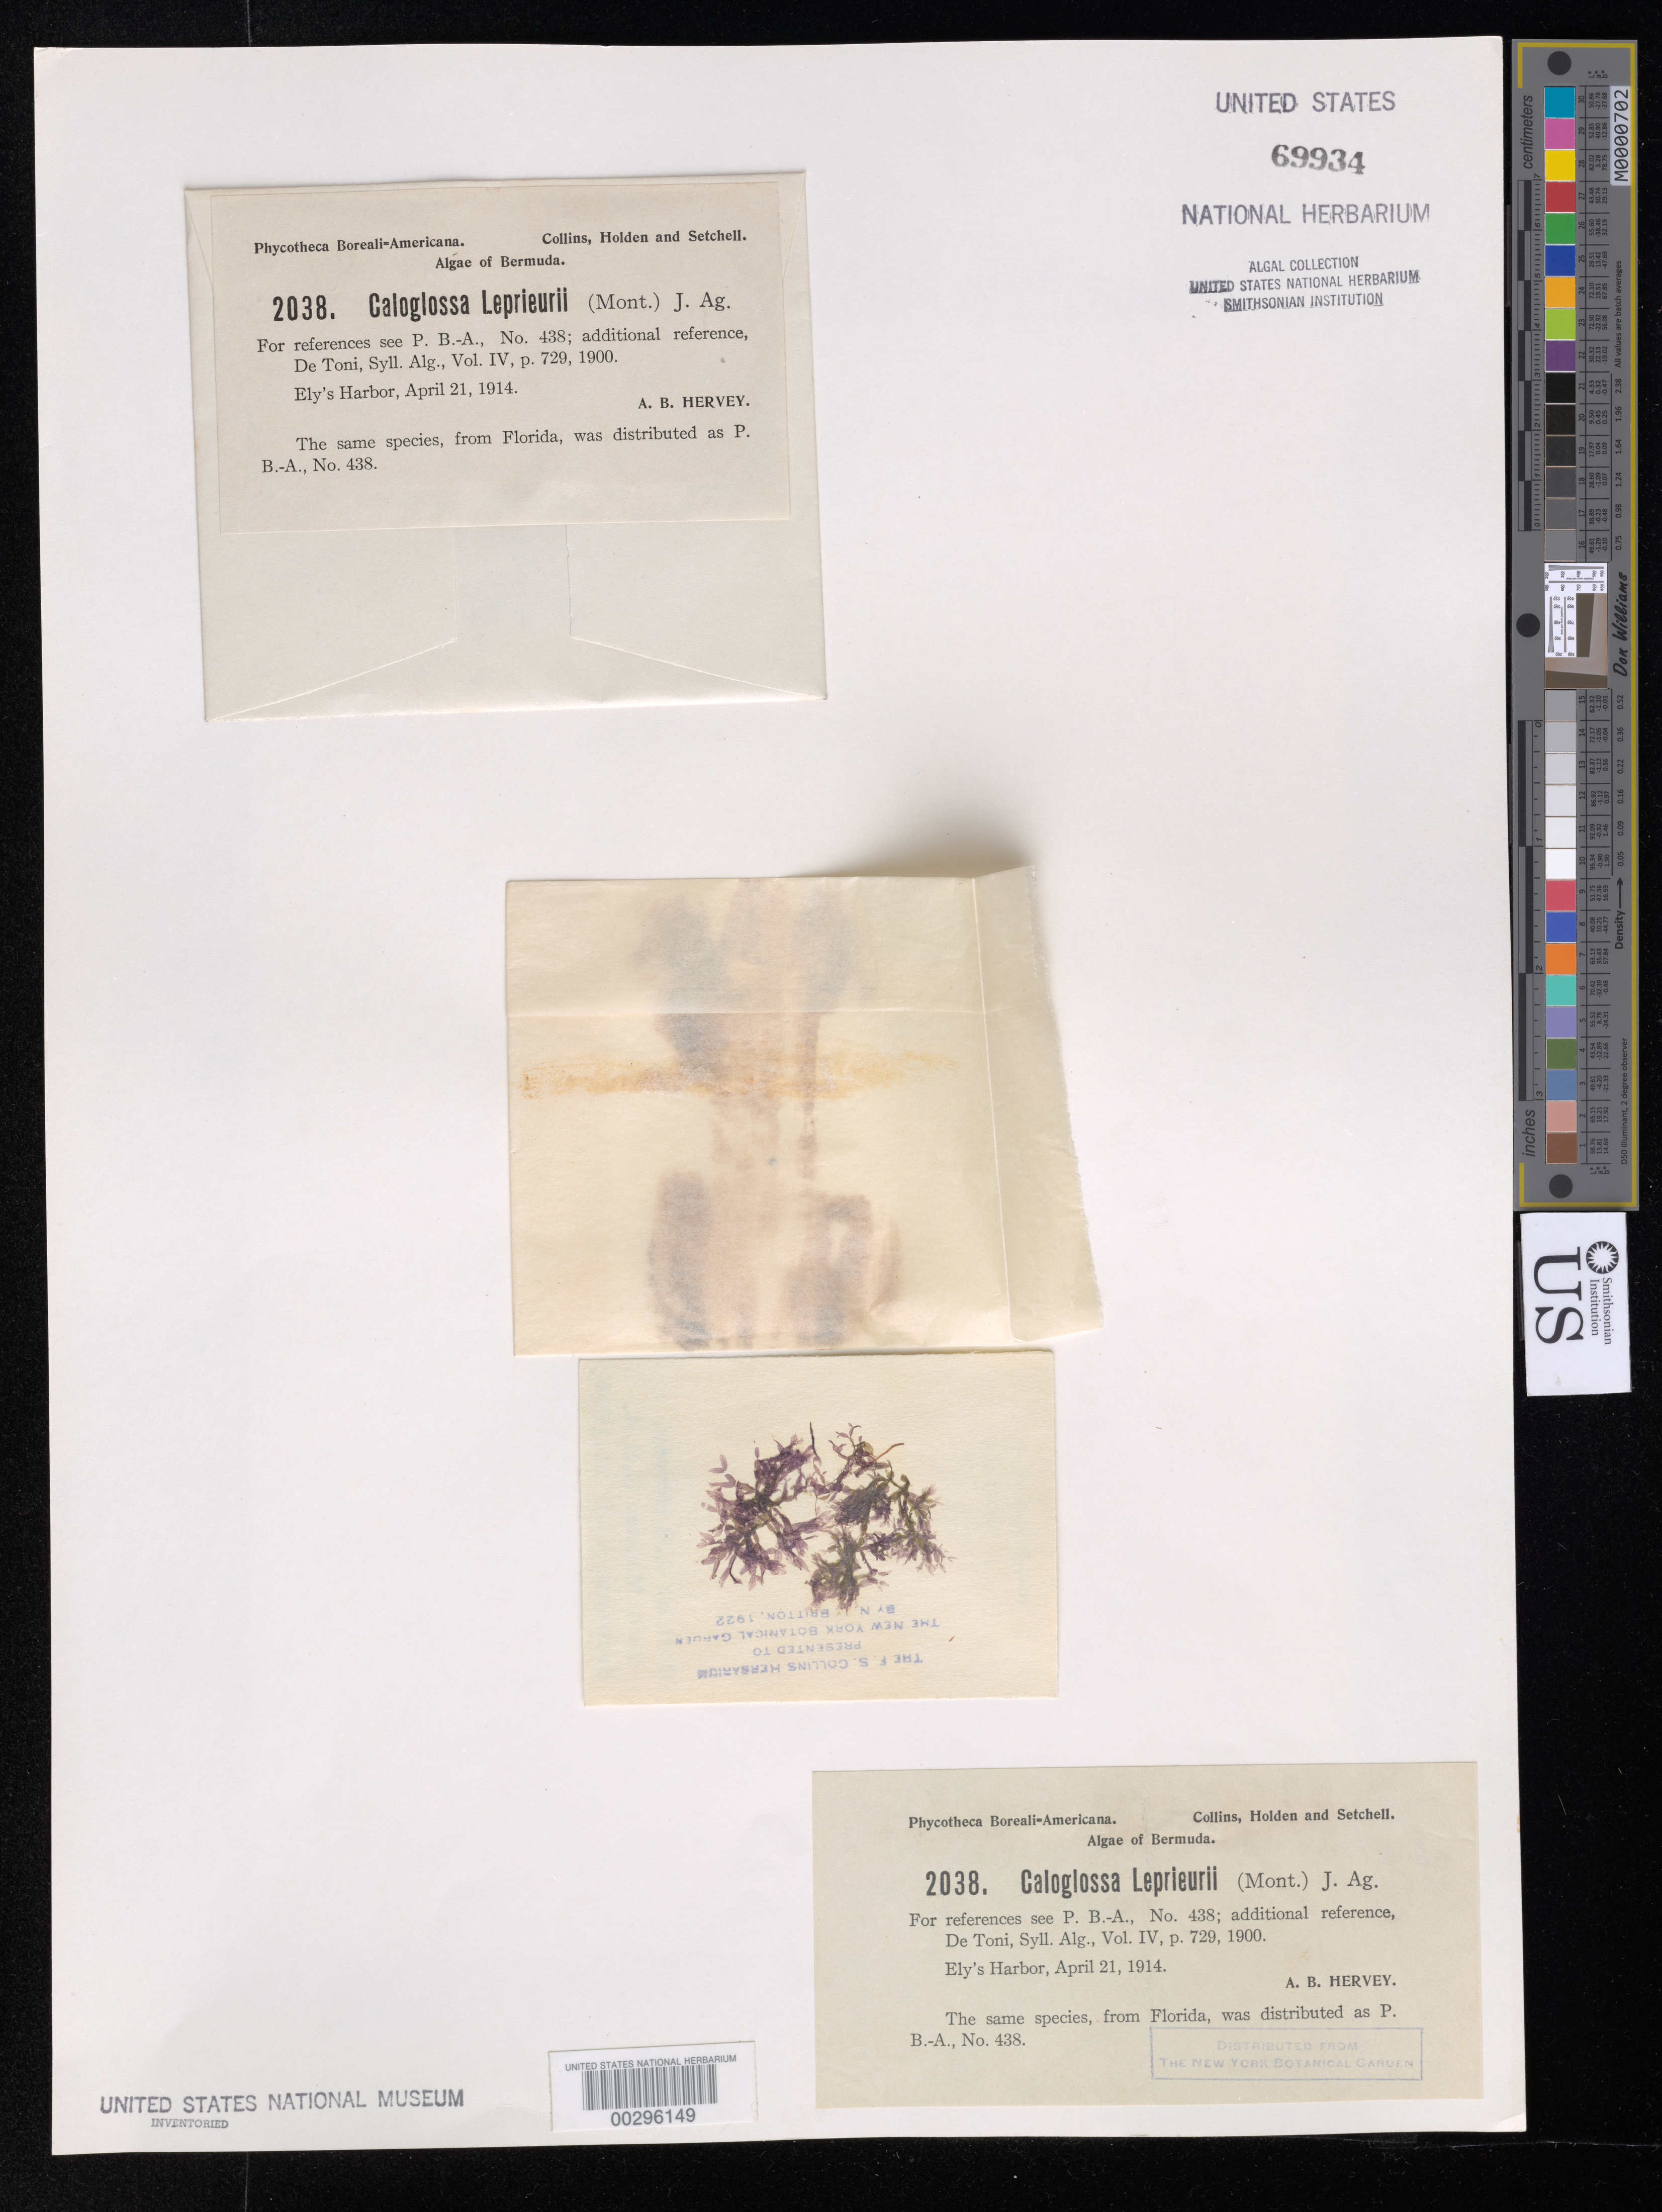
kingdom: Plantae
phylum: Rhodophyta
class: Florideophyceae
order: Ceramiales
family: Delesseriaceae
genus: Caloglossa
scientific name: Caloglossa leprieurii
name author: (Mont.) G. Martens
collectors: A. B. Hervey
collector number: PB-A 2038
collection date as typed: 21 Apr 1914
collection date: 1914-04-21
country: Bermuda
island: Bermuda Island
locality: Ely's Harbor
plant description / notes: Collins, Holden & Setchell, Phycotheca Boreali-Americana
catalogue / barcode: US 69934